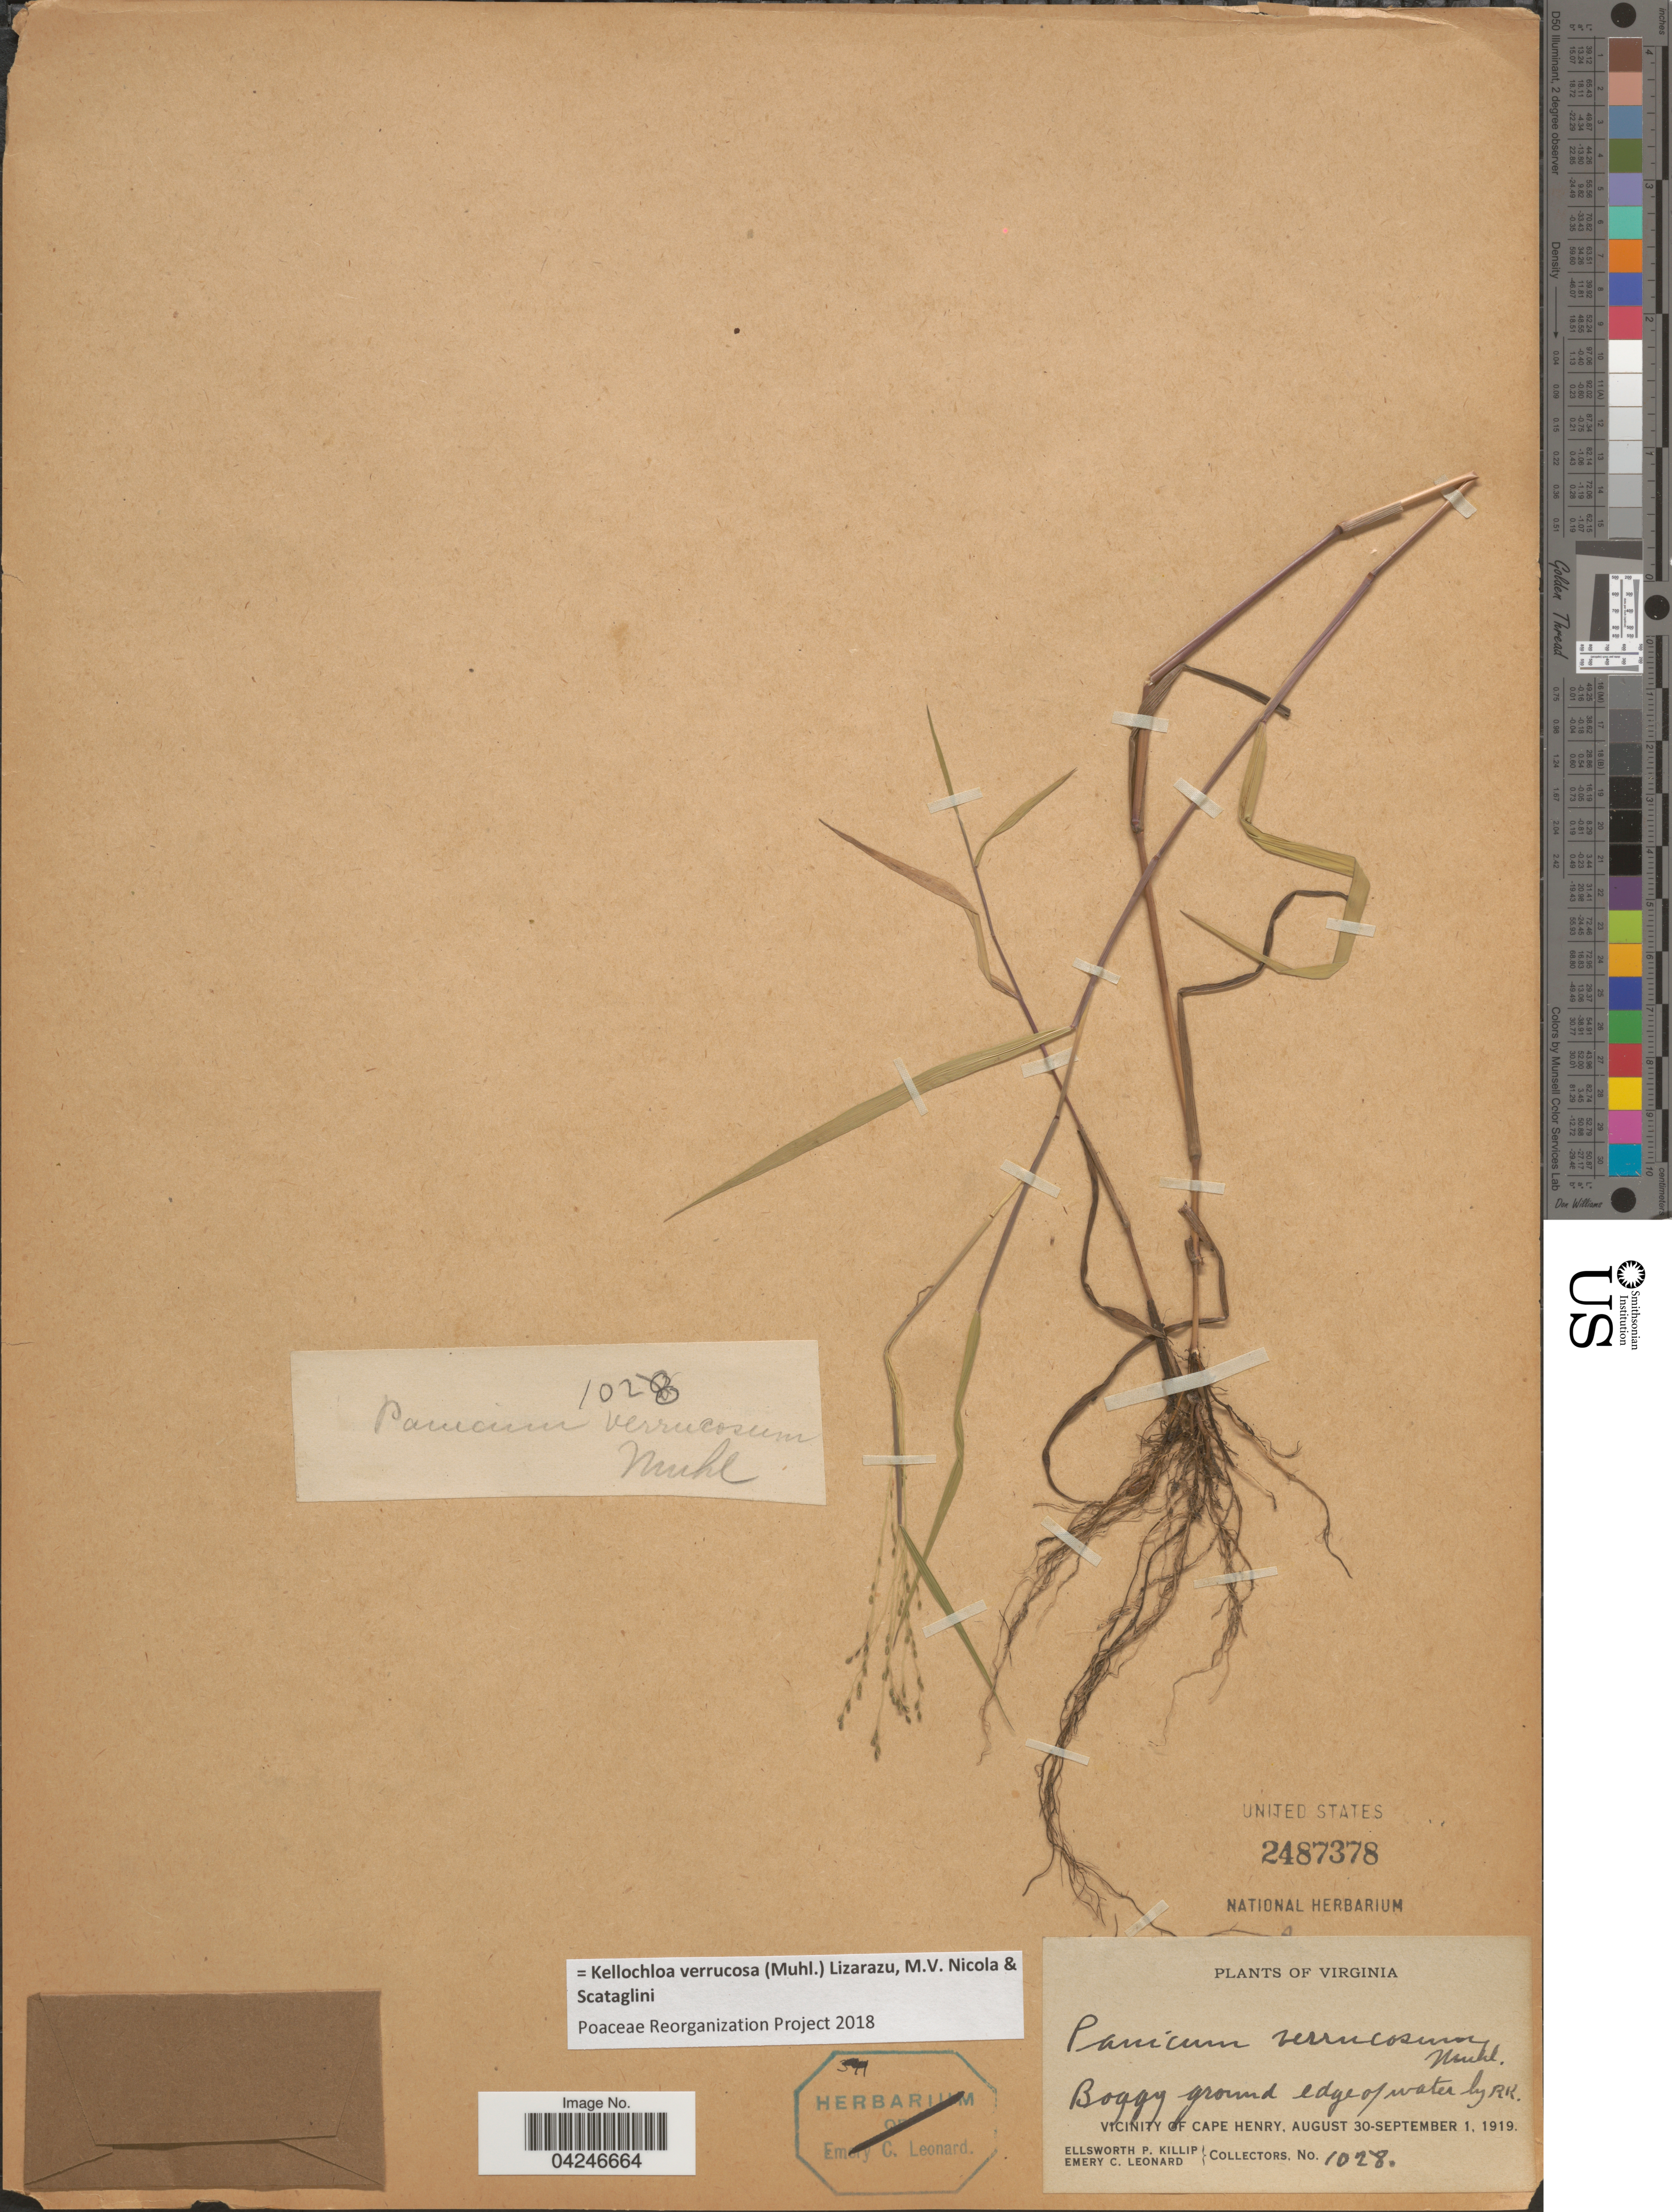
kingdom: Plantae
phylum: Tracheophyta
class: Liliopsida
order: Poales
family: Poaceae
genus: Kellochloa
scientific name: Kellochloa verrucosa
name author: (Muhl.) Lizarazu et al.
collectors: E. P. Killip & E. C. Leonard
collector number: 1028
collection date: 1919-08-30/1919-09-01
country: United States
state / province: Virginia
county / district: City of Virginia Beach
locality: Boggy ground edge of water by RK. Vicinity of Cape Henry.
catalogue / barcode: US 2487378